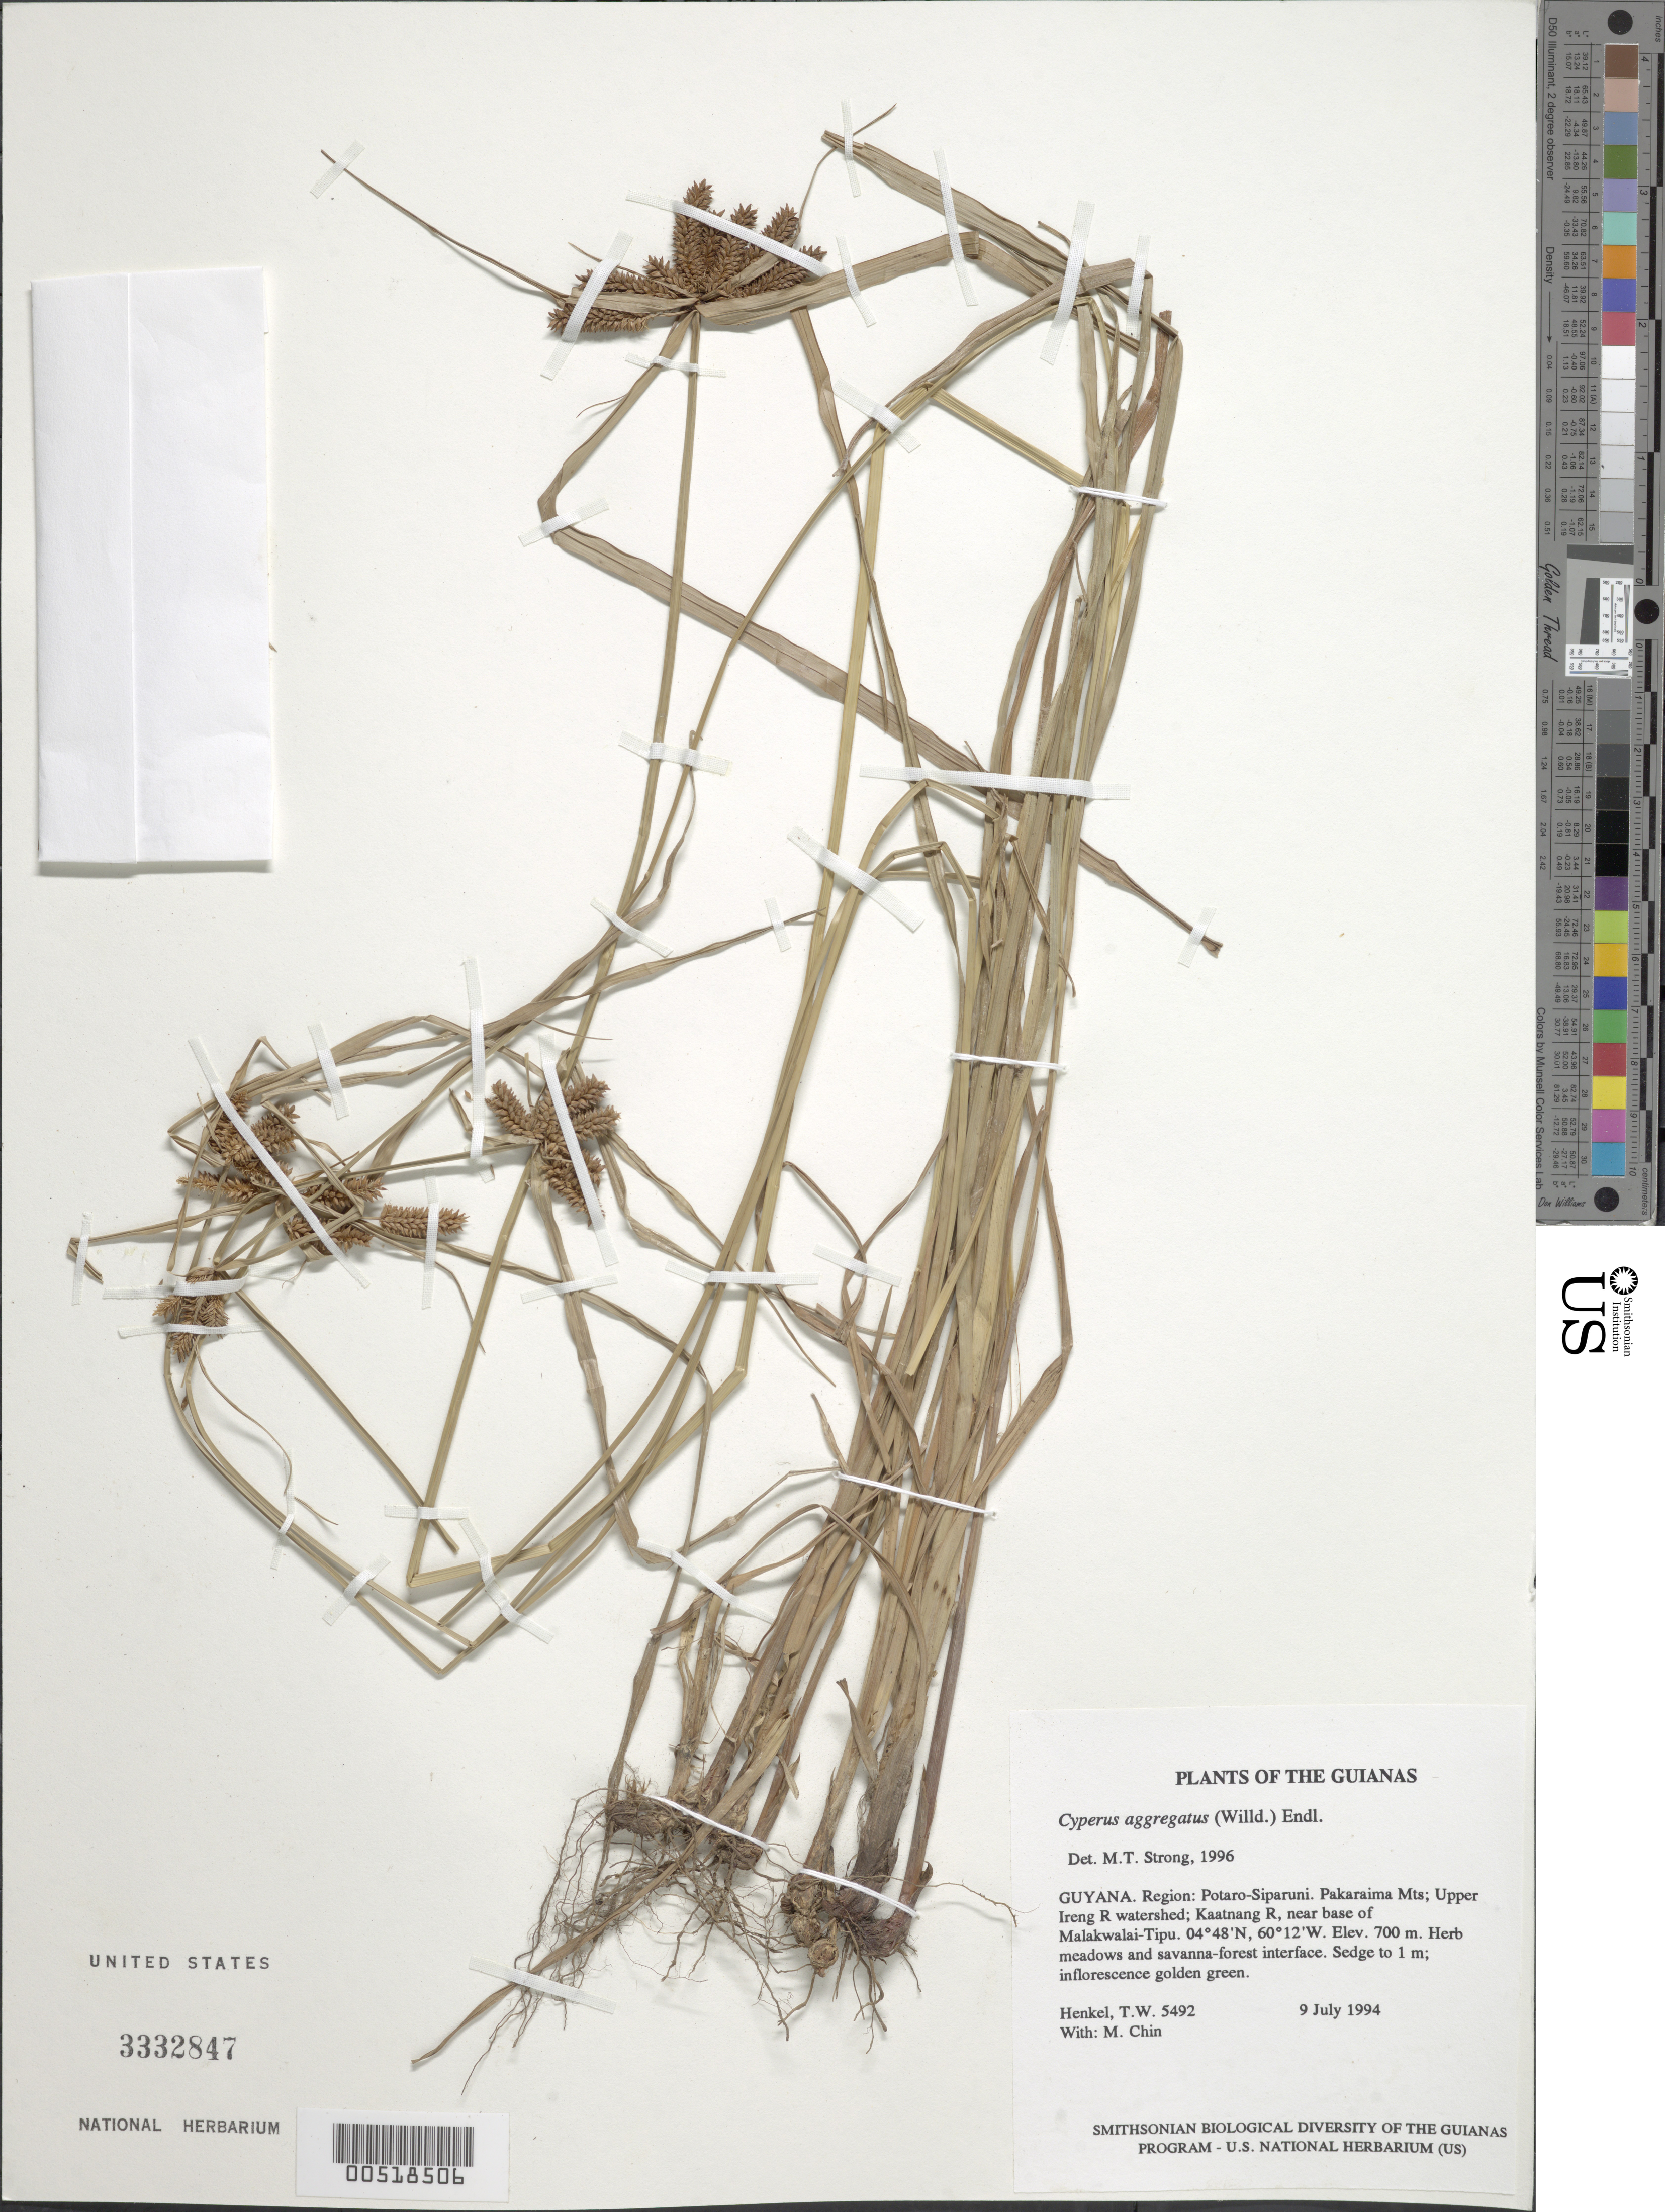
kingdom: Plantae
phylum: Tracheophyta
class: Liliopsida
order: Poales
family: Cyperaceae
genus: Cyperus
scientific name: Cyperus aggregatus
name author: (Willd.) Endl.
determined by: Strong, M. T., (US), Smithsonian Institution - National Museum of Natural History (UNITED STATES)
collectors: T. Henkel & M. Chin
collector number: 5492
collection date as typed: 9 July 1994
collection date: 1994-07-09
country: Guyana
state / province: Potaro-Siparuni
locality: Pakaraima Mts; Upper Ireng R watershed; Kaatnang R, near base of Malakwalai-Tipu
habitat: Herb meadows and savanna-forest interface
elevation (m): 700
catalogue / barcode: US 3332847